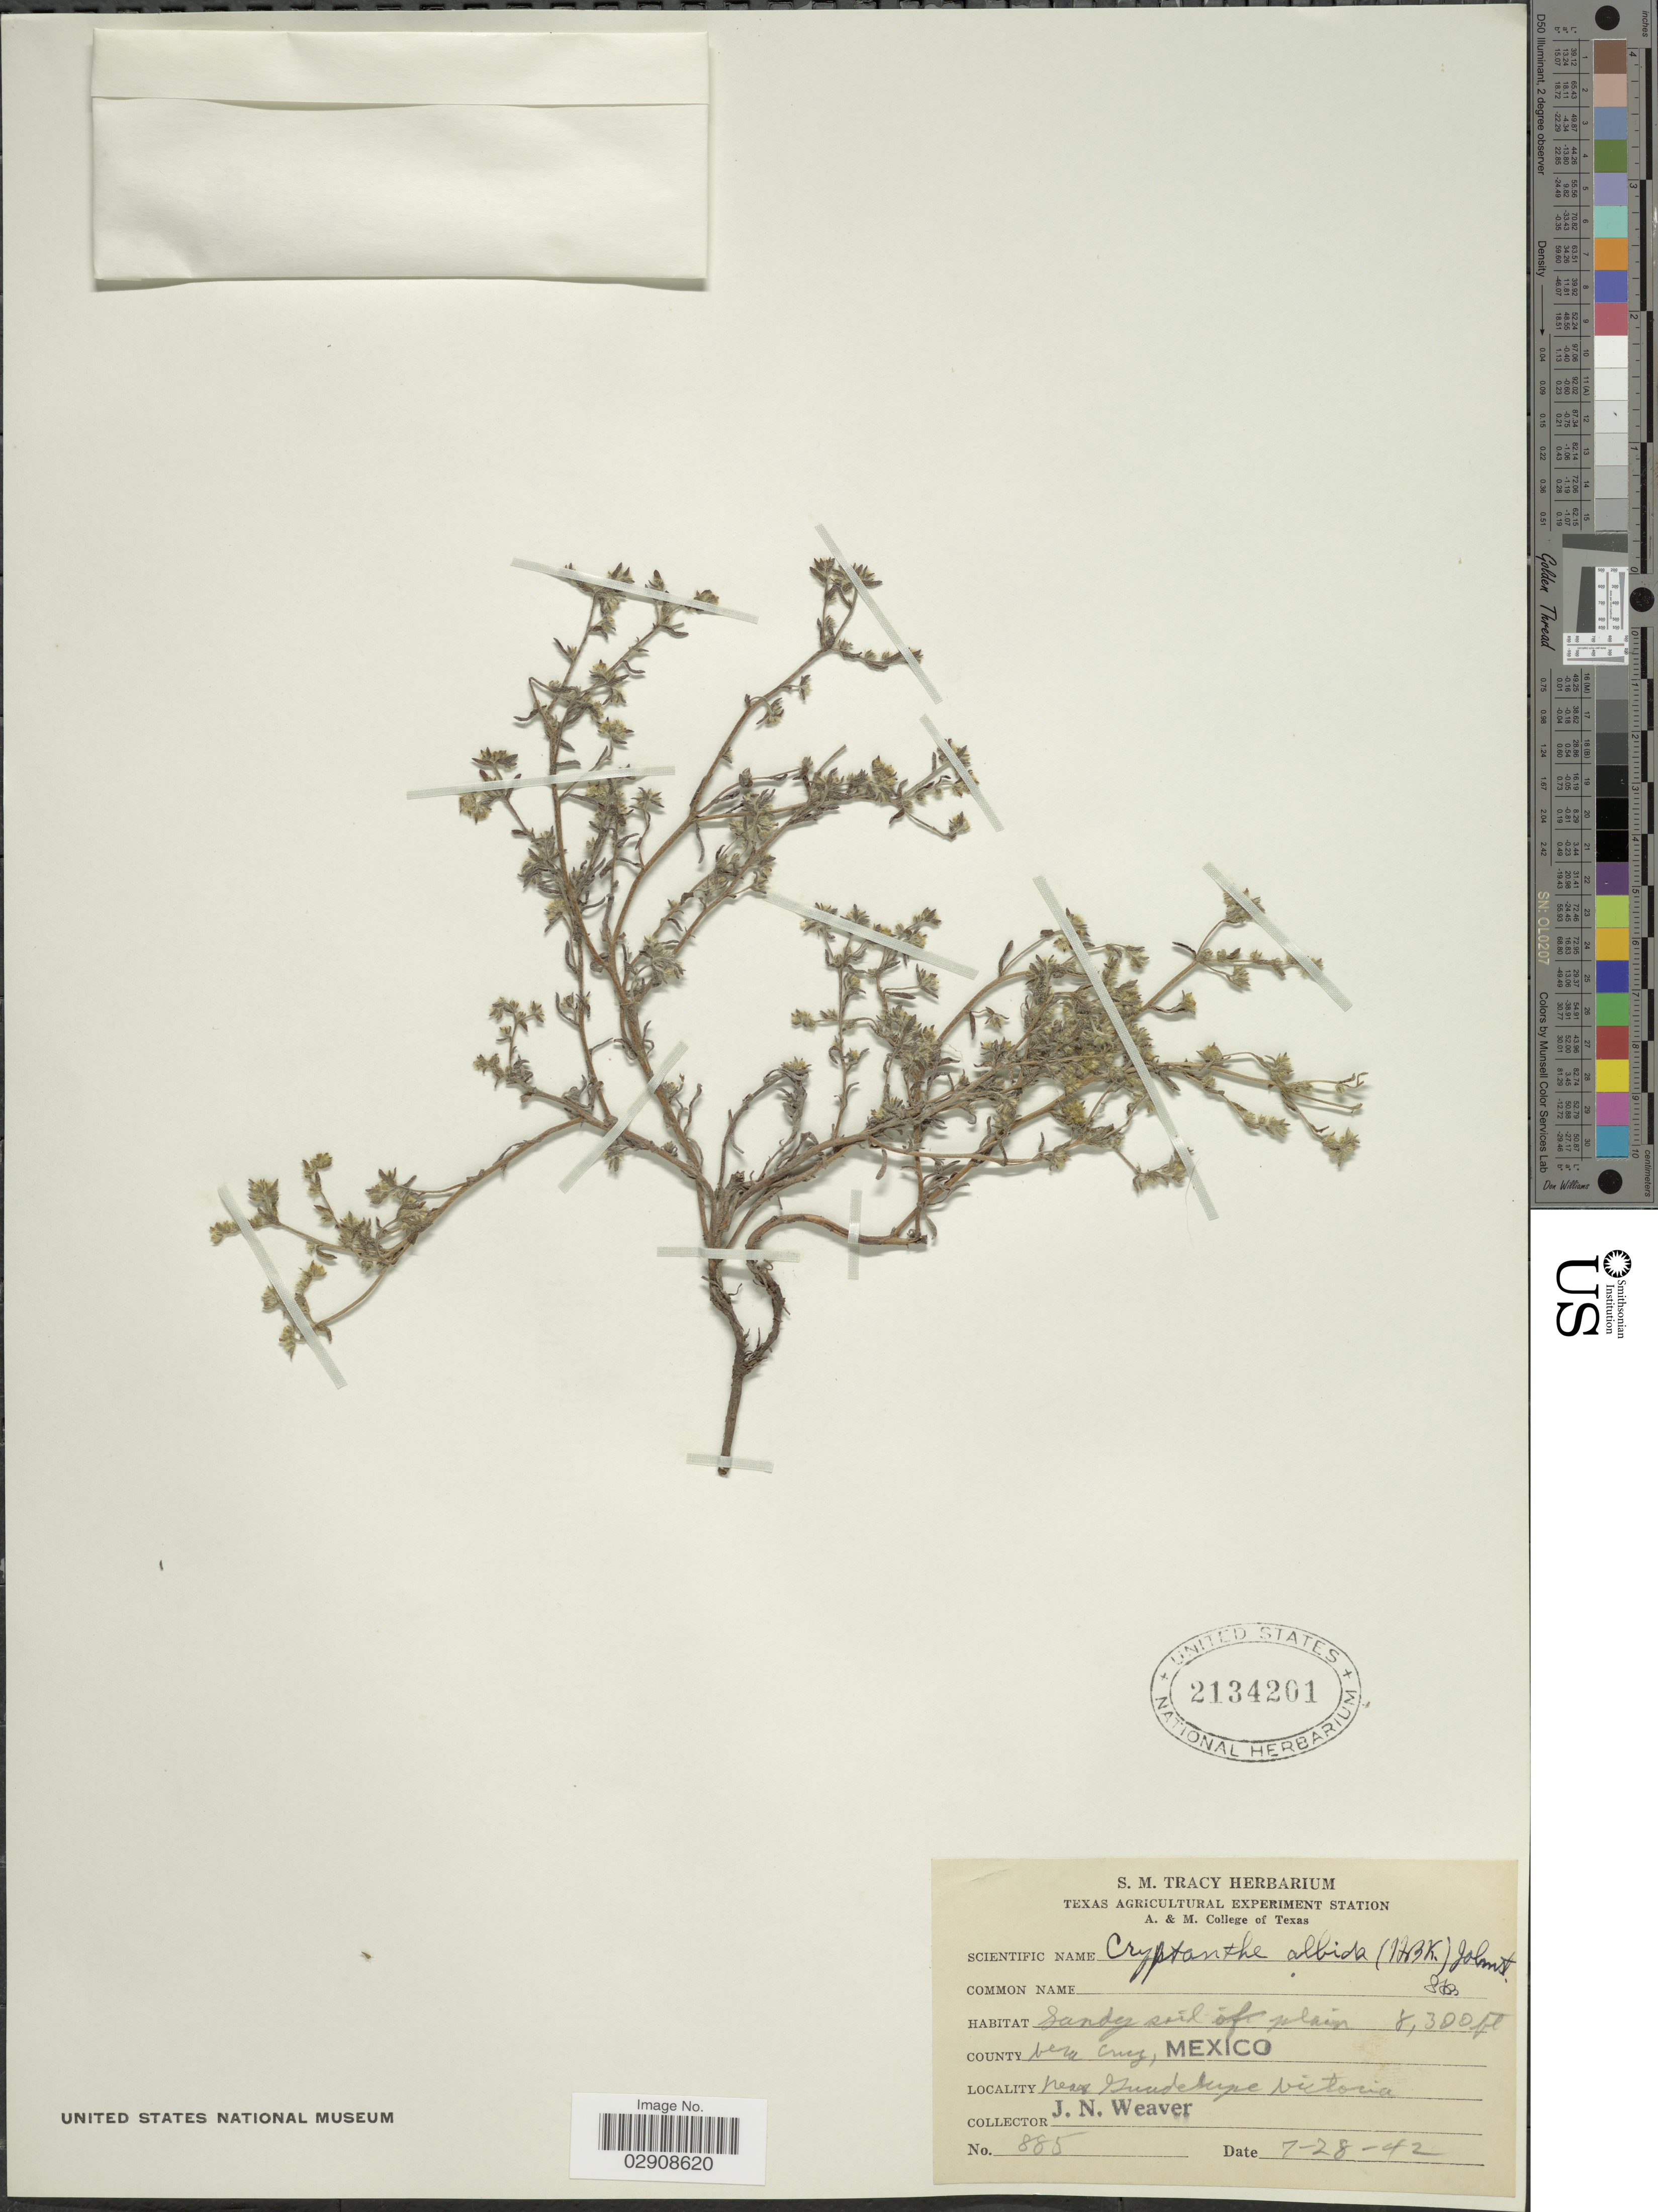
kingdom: Plantae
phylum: Tracheophyta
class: Magnoliopsida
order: Boraginales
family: Boraginaceae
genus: Cryptantha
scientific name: Cryptantha albida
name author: (Kunth) I.M. Johnst.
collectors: J. N. Weaver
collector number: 885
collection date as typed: Transcribed d/m/y: 28/7/42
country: Mexico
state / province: Veracruz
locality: County Vera Cruz. Near Guadalupe Victoria.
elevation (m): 2530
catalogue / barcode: US 2134201